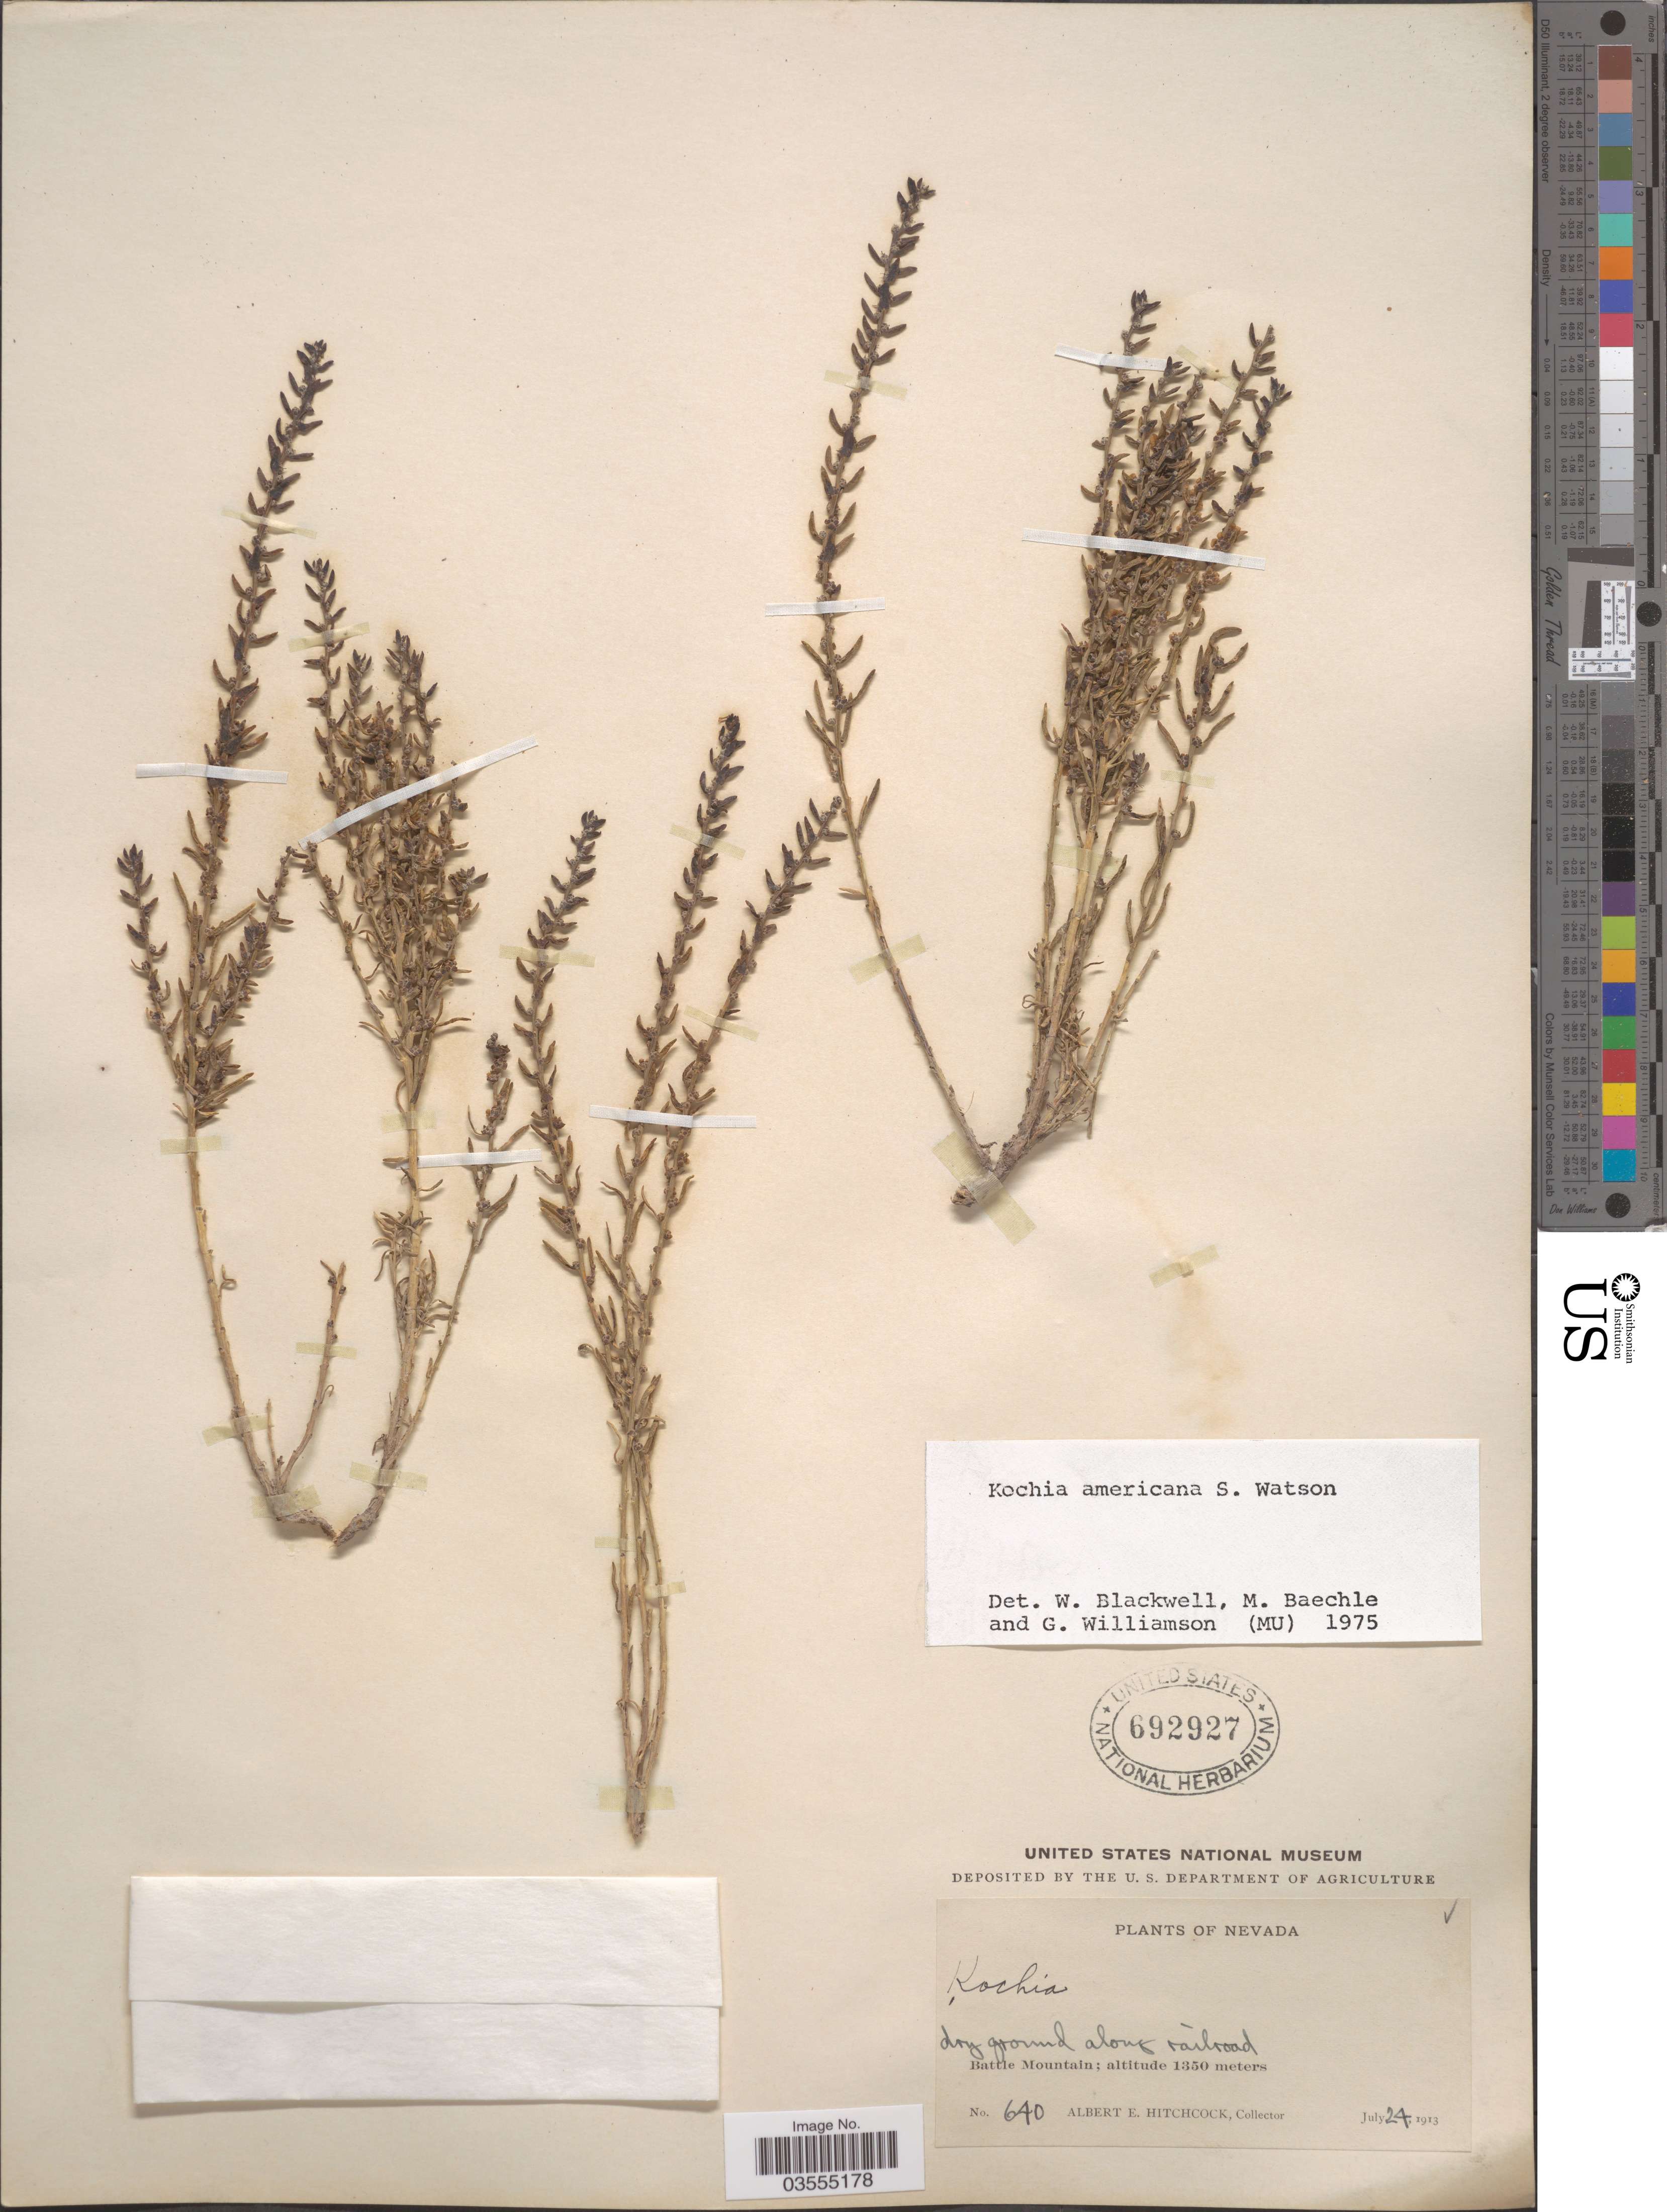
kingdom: Plantae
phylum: Tracheophyta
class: Magnoliopsida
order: Caryophyllales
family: Amaranthaceae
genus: Neokochia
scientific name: Neokochia americana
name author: (S. Watson) G.L. Chu & S.C. Sand.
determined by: U.S. National Herbarium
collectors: A. Hitchcock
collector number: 640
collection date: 1913-07-24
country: United States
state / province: Nevada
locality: Battle Mountain.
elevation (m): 1350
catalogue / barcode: US 692927